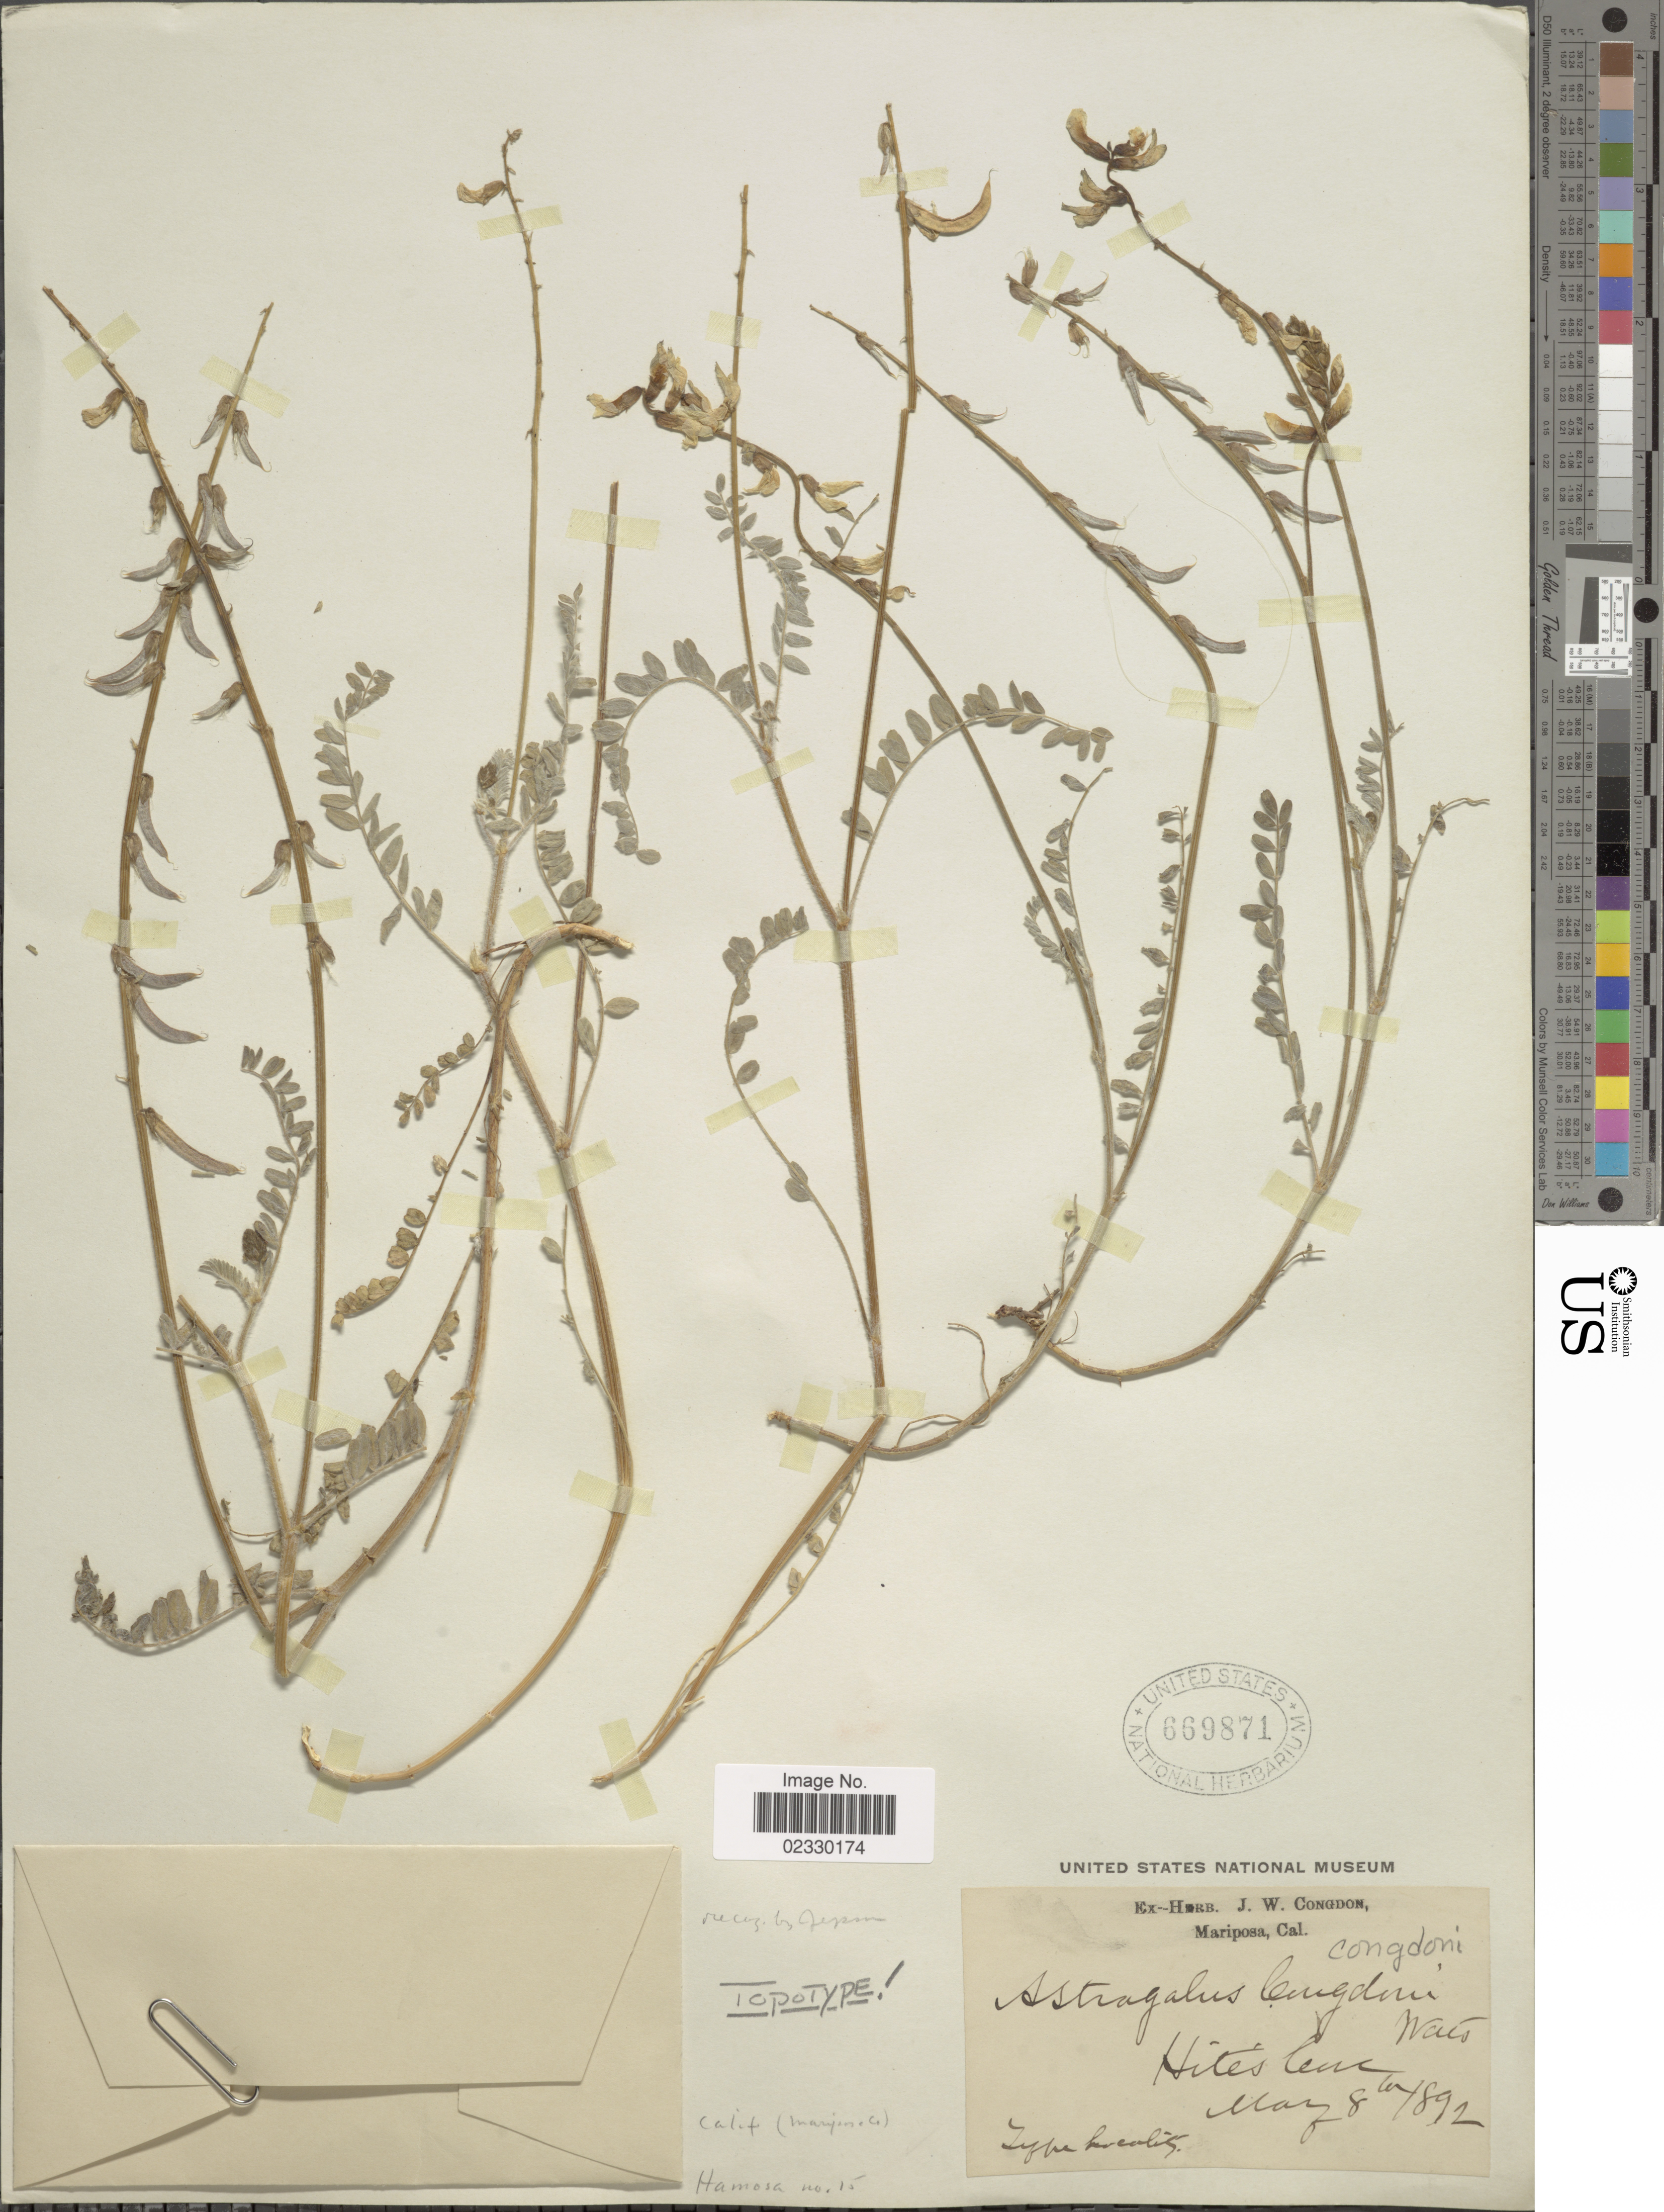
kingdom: Plantae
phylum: Tracheophyta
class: Magnoliopsida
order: Fabales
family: Fabaceae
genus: Astragalus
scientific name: Astragalus congdonii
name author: S. Watson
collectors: ex herb. J. W. Congdon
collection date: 1892-05-08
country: United States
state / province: California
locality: Hites Cove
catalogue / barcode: US 669871